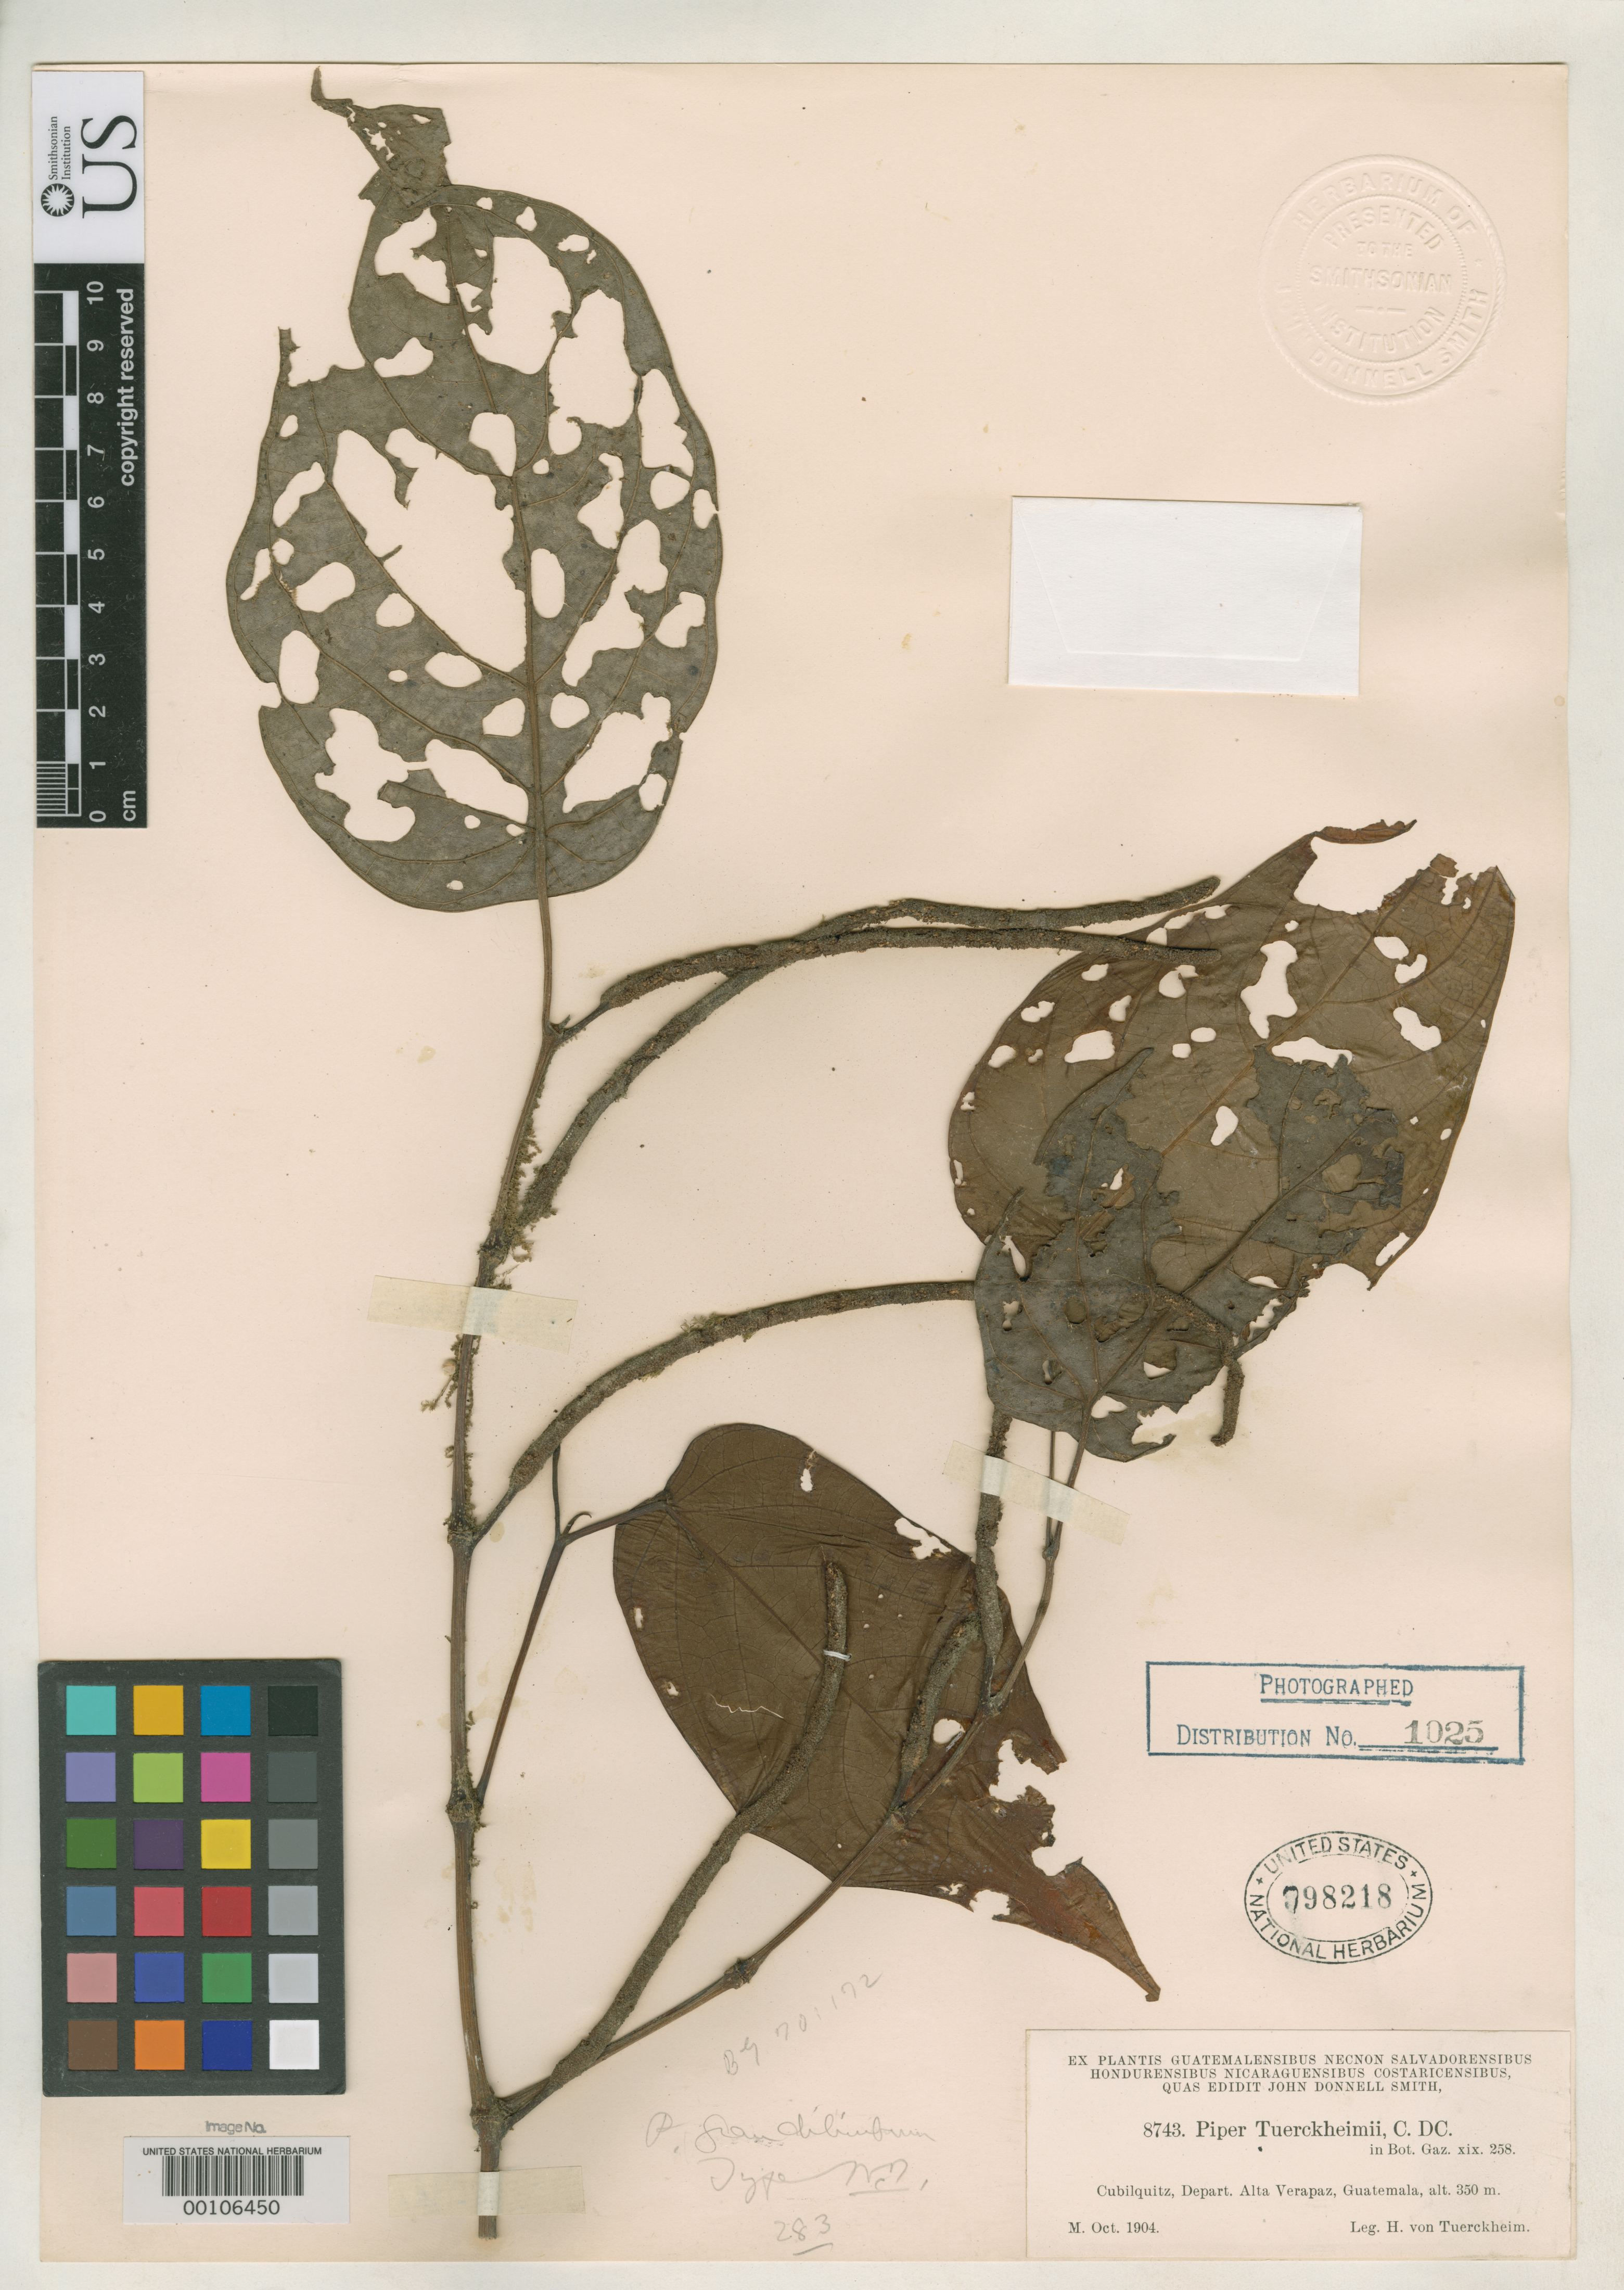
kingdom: Plantae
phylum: Tracheophyta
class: Magnoliopsida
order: Piperales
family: Piperaceae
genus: Piper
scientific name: Piper grandilimbum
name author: C. DC.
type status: Possible Isotype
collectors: H. von Türckheim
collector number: J.D.S. 8743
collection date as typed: Oct 1904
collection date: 1904-10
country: Guatemala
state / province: Alta Verapaz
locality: Cubilquitz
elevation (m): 350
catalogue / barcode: US 798218